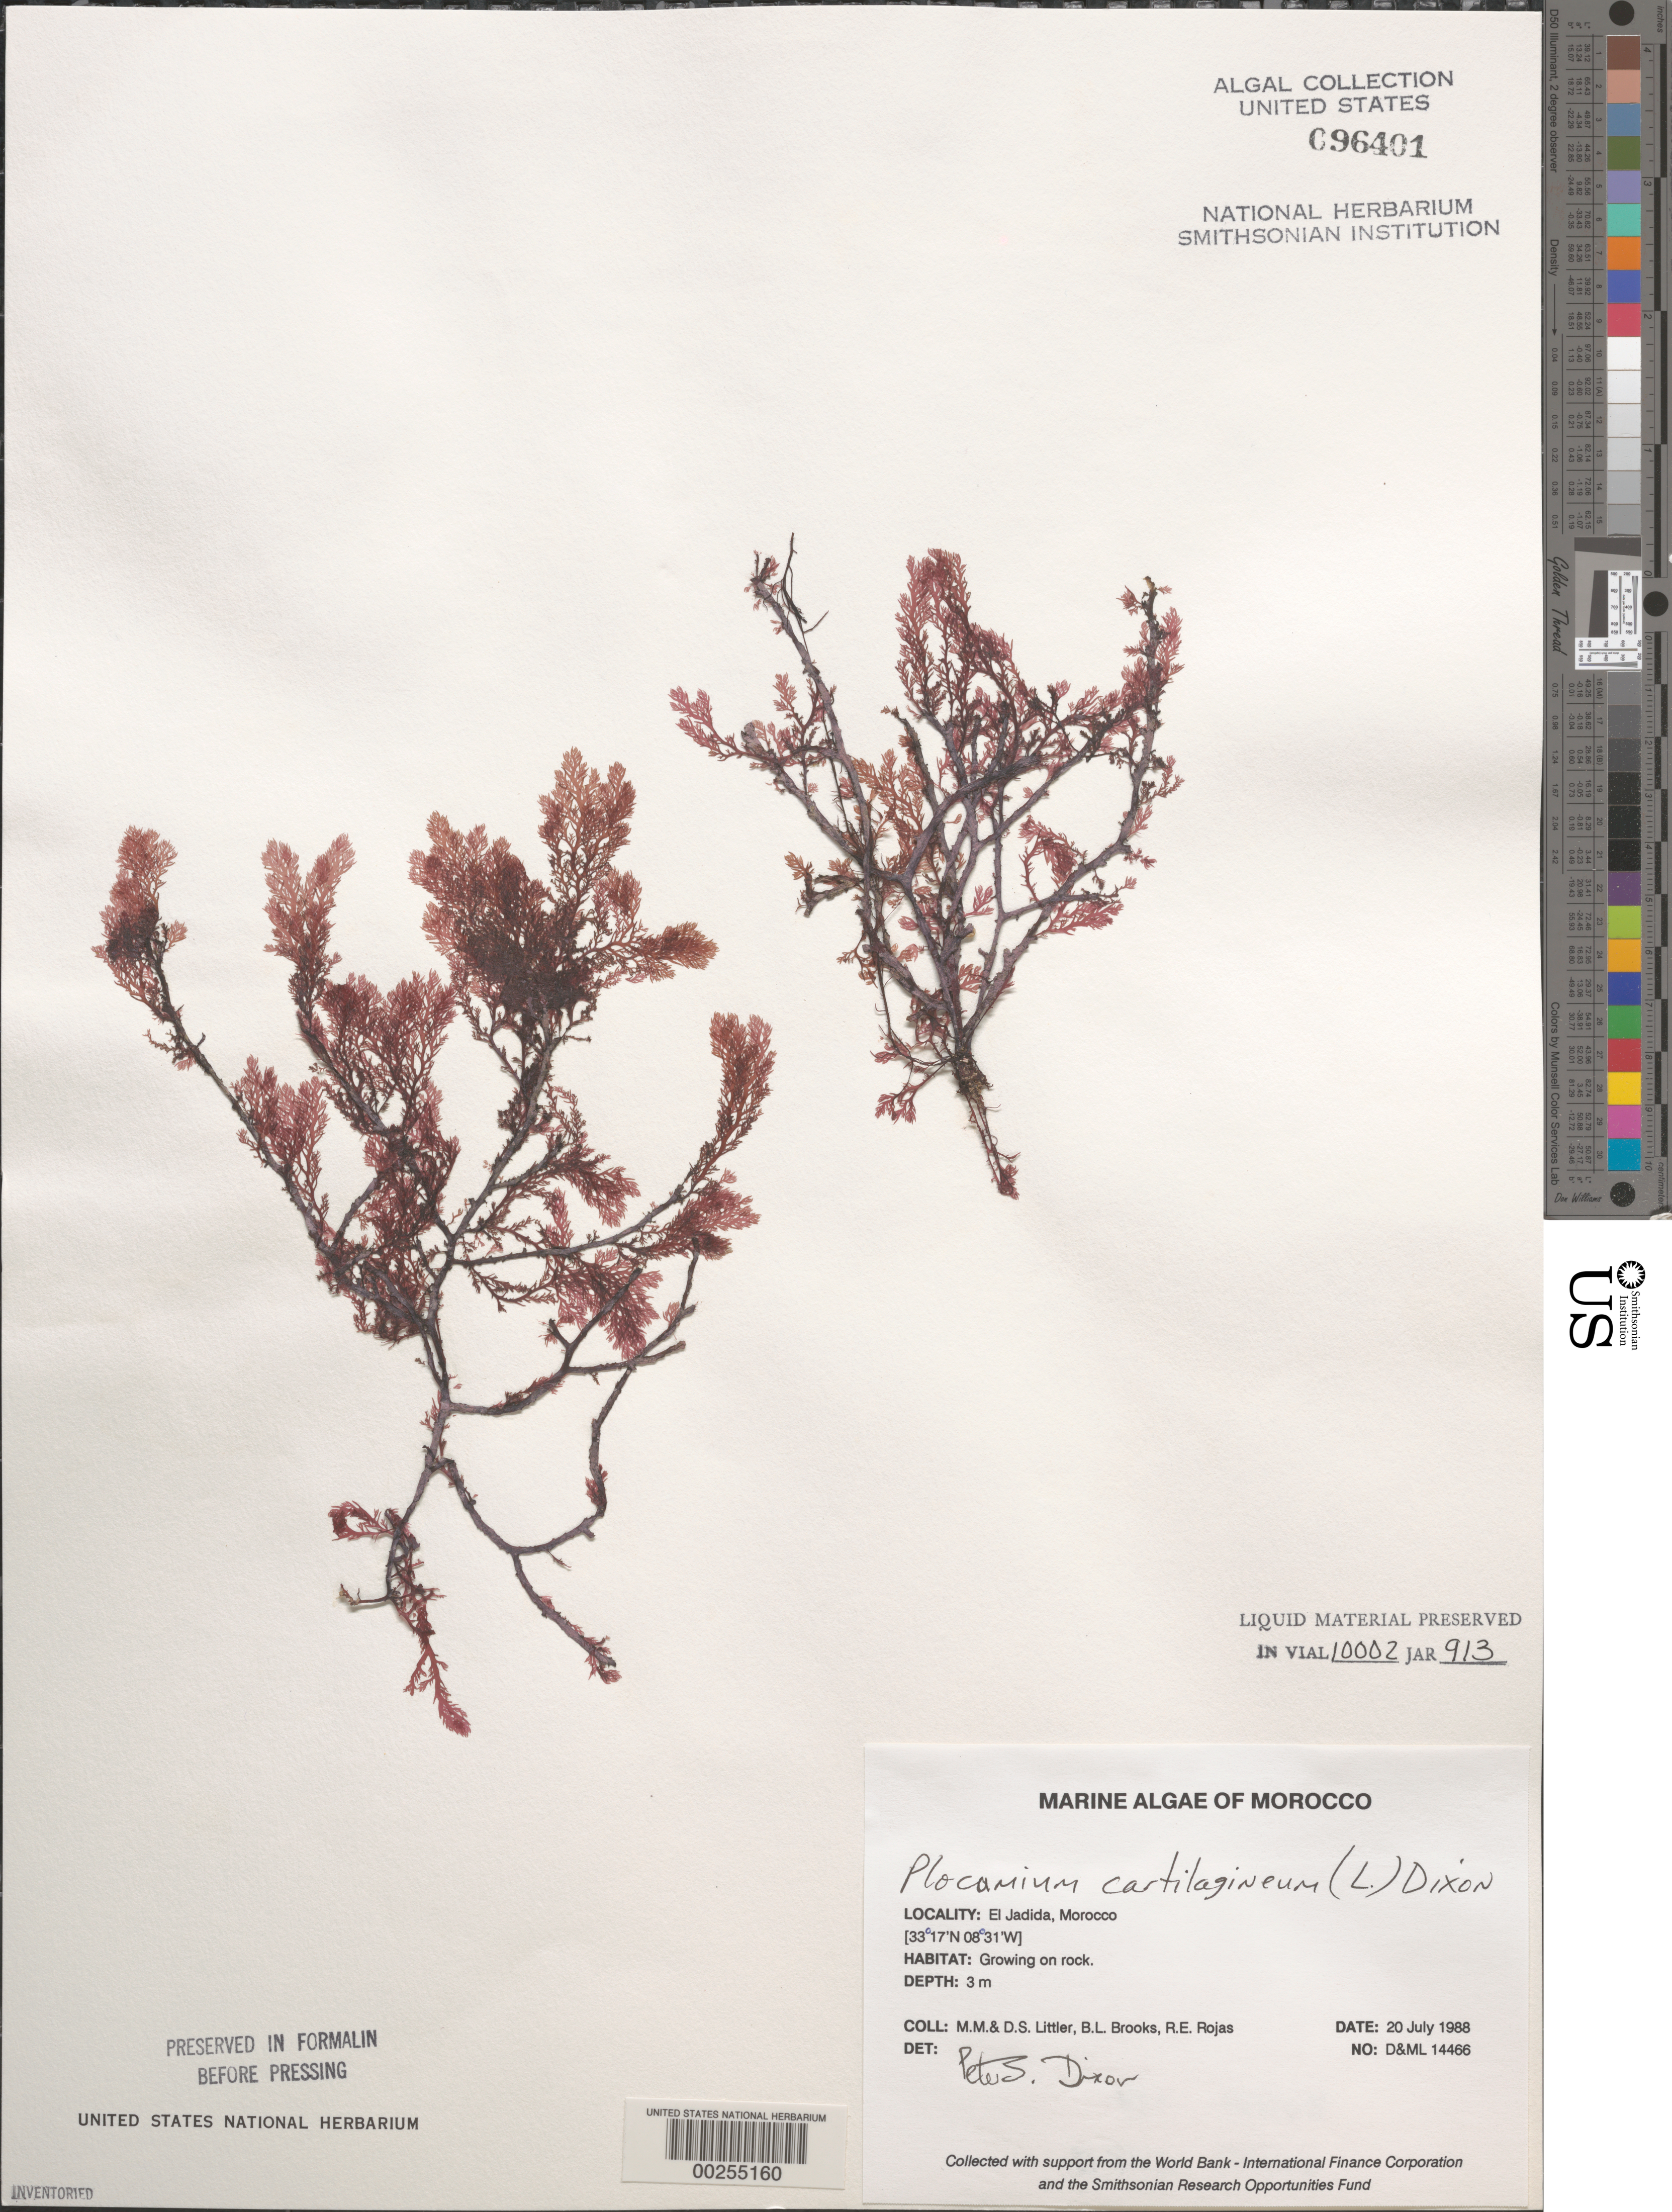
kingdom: Plantae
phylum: Rhodophyta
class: Florideophyceae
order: Plocamiales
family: Plocamiaceae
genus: Plocamium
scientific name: Plocamium cartilagineum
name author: (L.) P.S. Dixon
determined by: Dixon, P. S.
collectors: M. M. Littler, D. S. Littler, B. Brooks & R. Rojas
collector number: D&ML 14466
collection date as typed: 20 Jul 1988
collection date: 1988-07-20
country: Morocco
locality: El Jadida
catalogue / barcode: US 96401